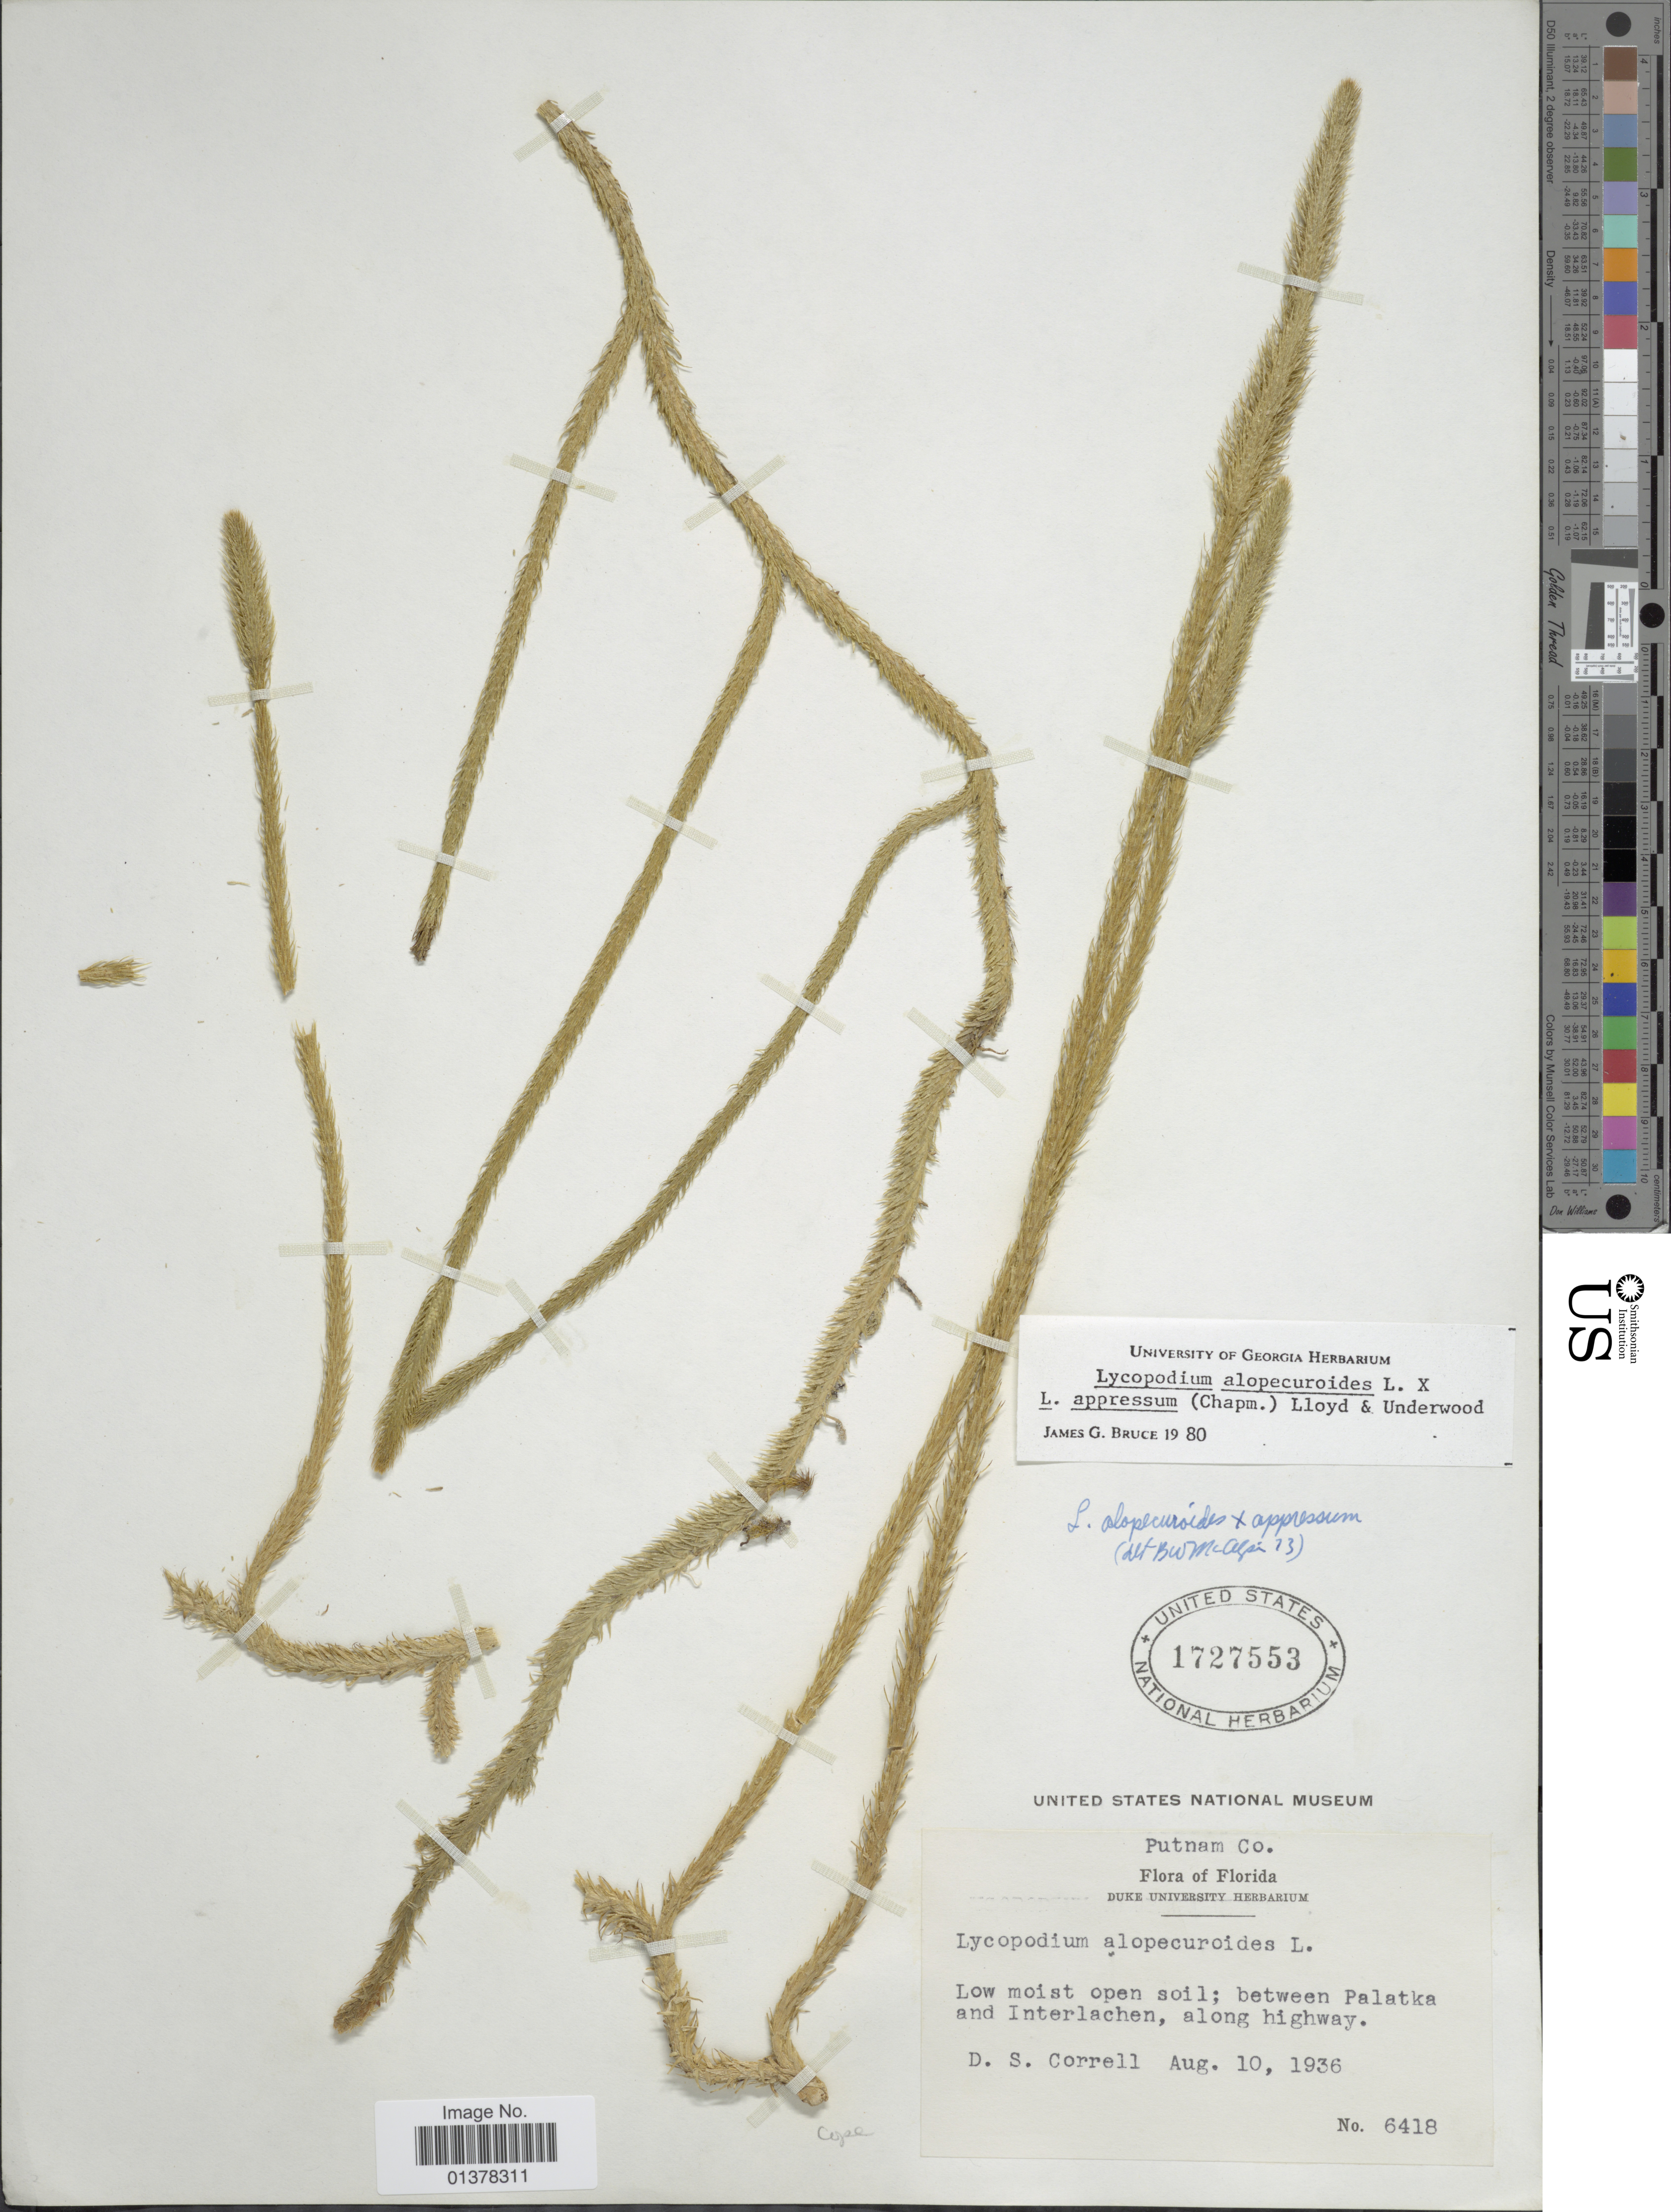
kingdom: Plantae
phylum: Tracheophyta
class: Lycopodiopsida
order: Lycopodiales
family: Lycopodiaceae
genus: Lycopodiella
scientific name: Lycopodiella x copelandii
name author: (Eiger) Cranfill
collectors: D. S. Correll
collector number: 6418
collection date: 1936-08-10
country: United States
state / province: Florida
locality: Putnam Co., low moist open soil, between Palatka and Interlachen, along highway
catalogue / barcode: US 1727553